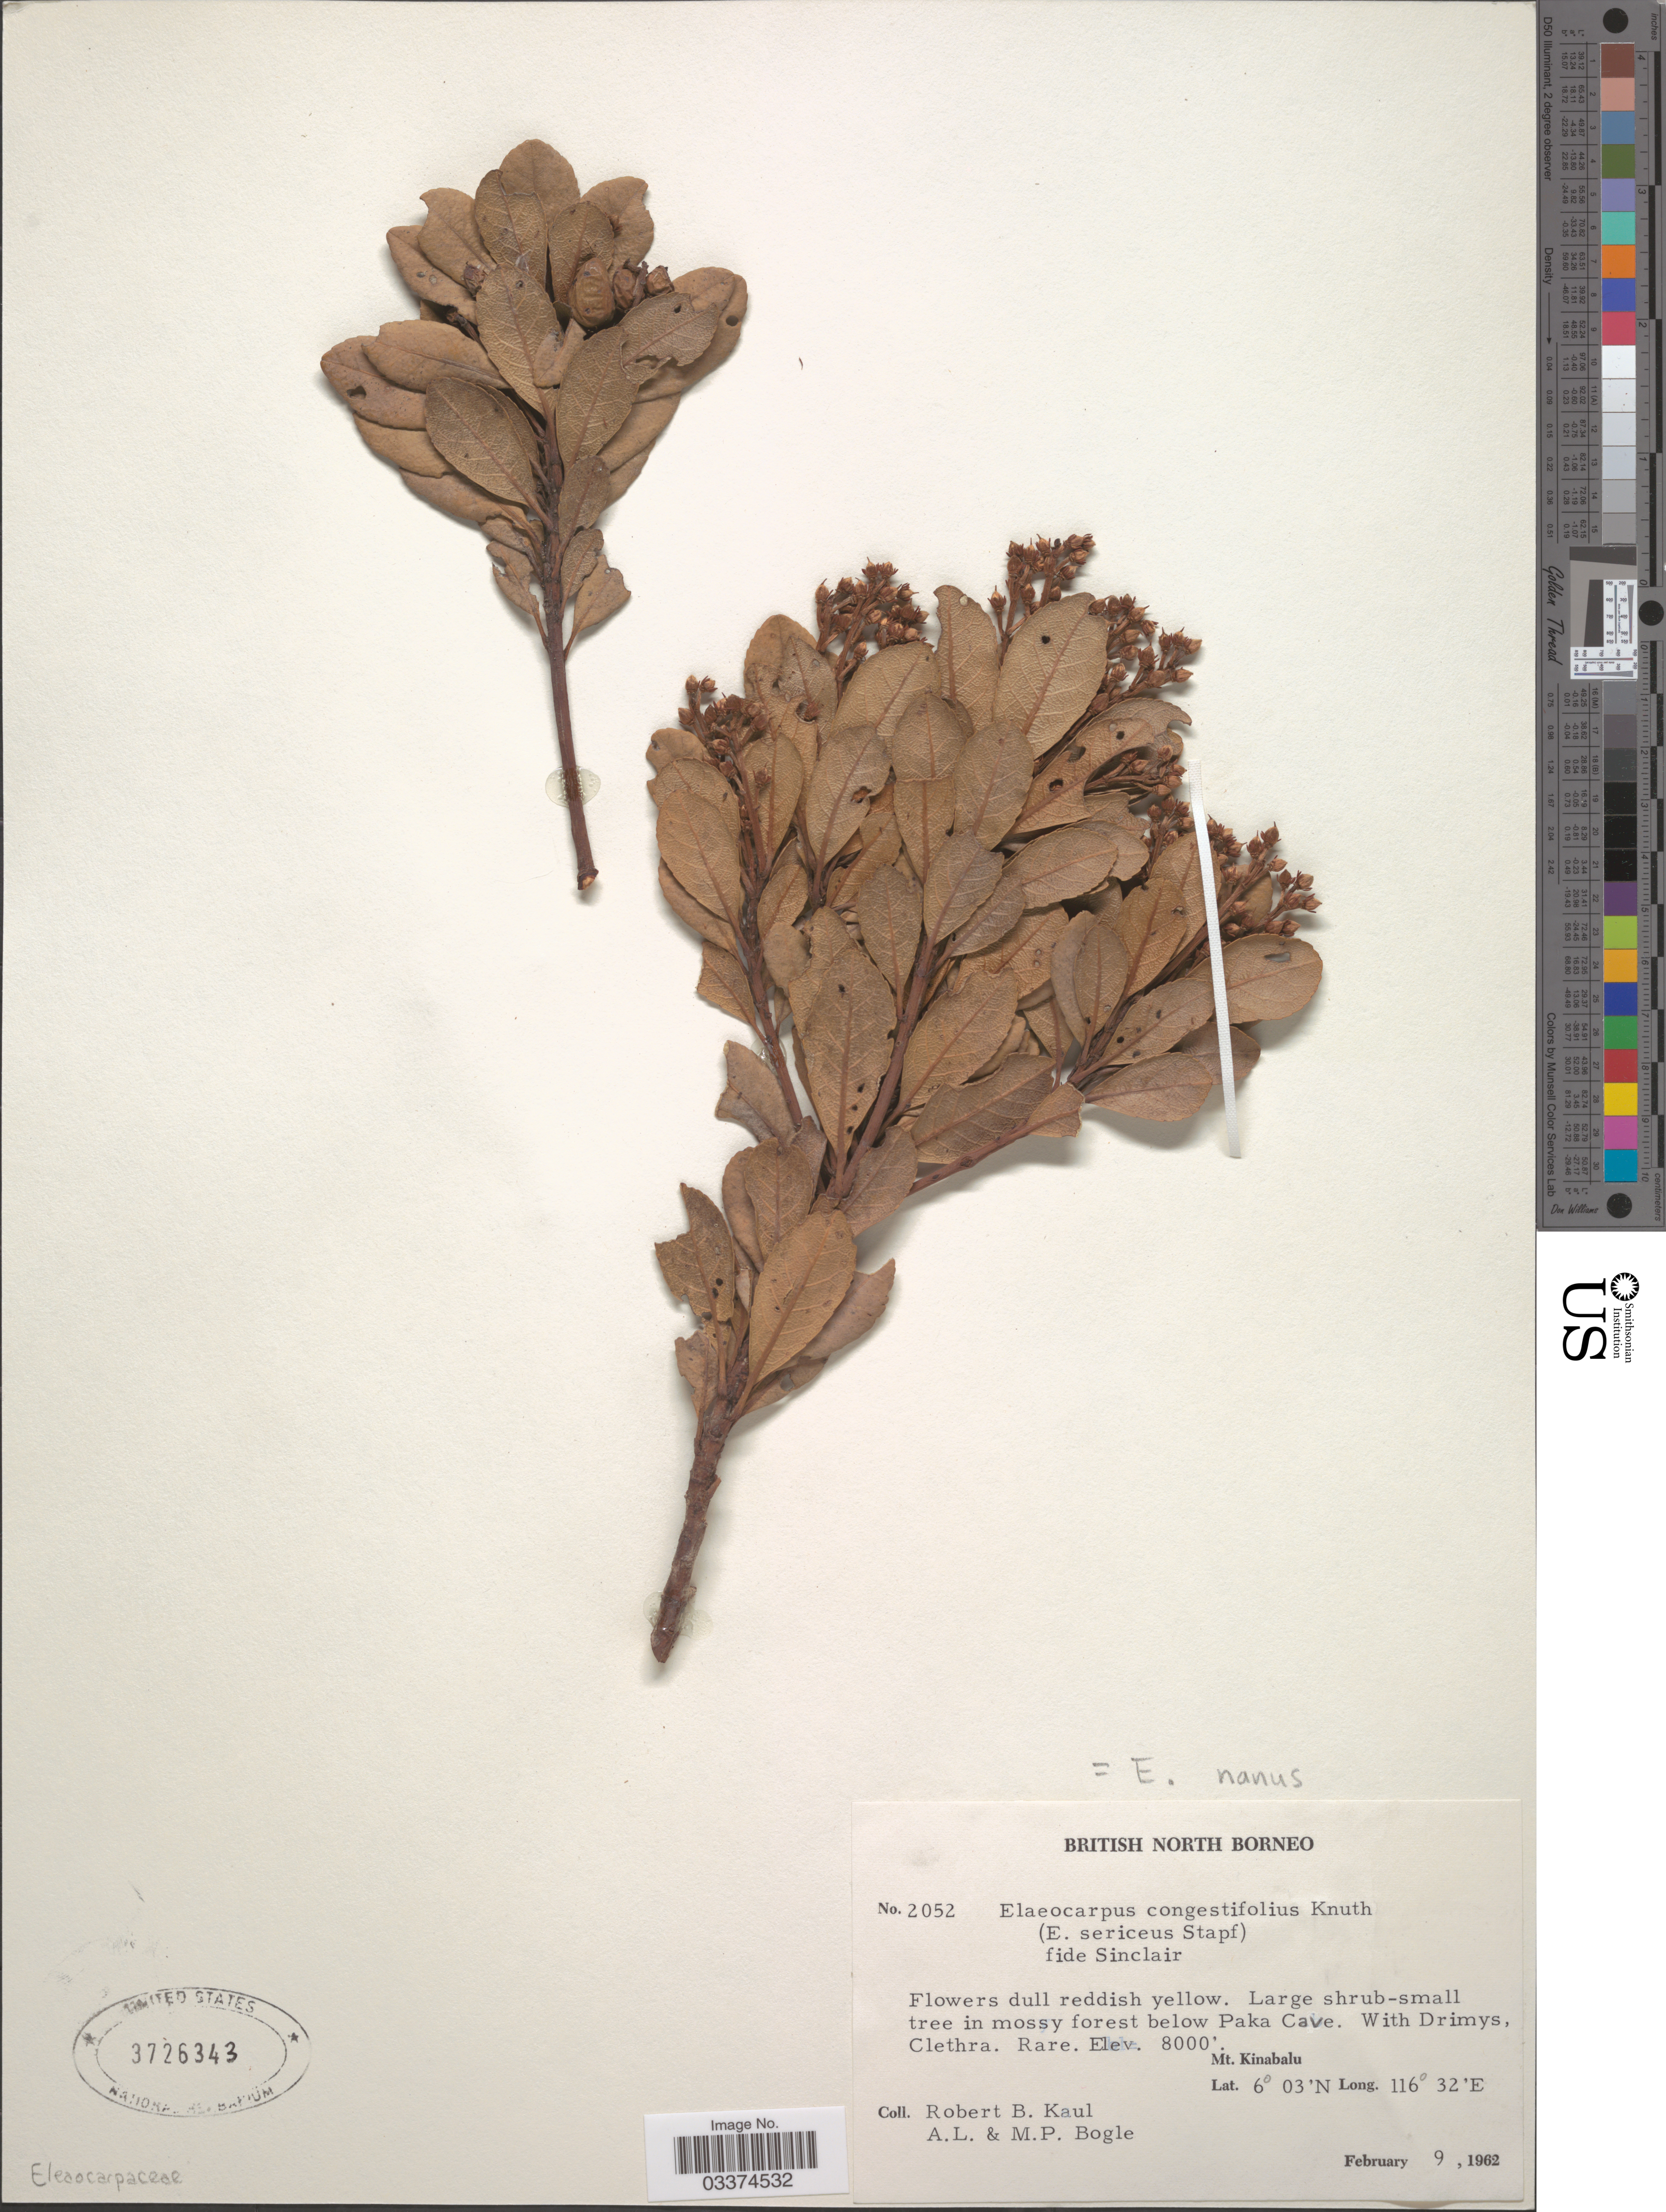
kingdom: Plantae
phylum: Tracheophyta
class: Magnoliopsida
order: Oxalidales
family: Elaeocarpaceae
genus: Elaeocarpus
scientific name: Elaeocarpus nanus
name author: Corner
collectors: R. Kaul, Bogle, A.L. & M. Bogle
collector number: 2052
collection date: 1962-02-09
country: Malaysia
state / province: Sabah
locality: British North Borneo, Large shrub-small tree in mossy forest below Paka Cave, Mt. Kinabalu.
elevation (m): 2438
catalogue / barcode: US 3726343